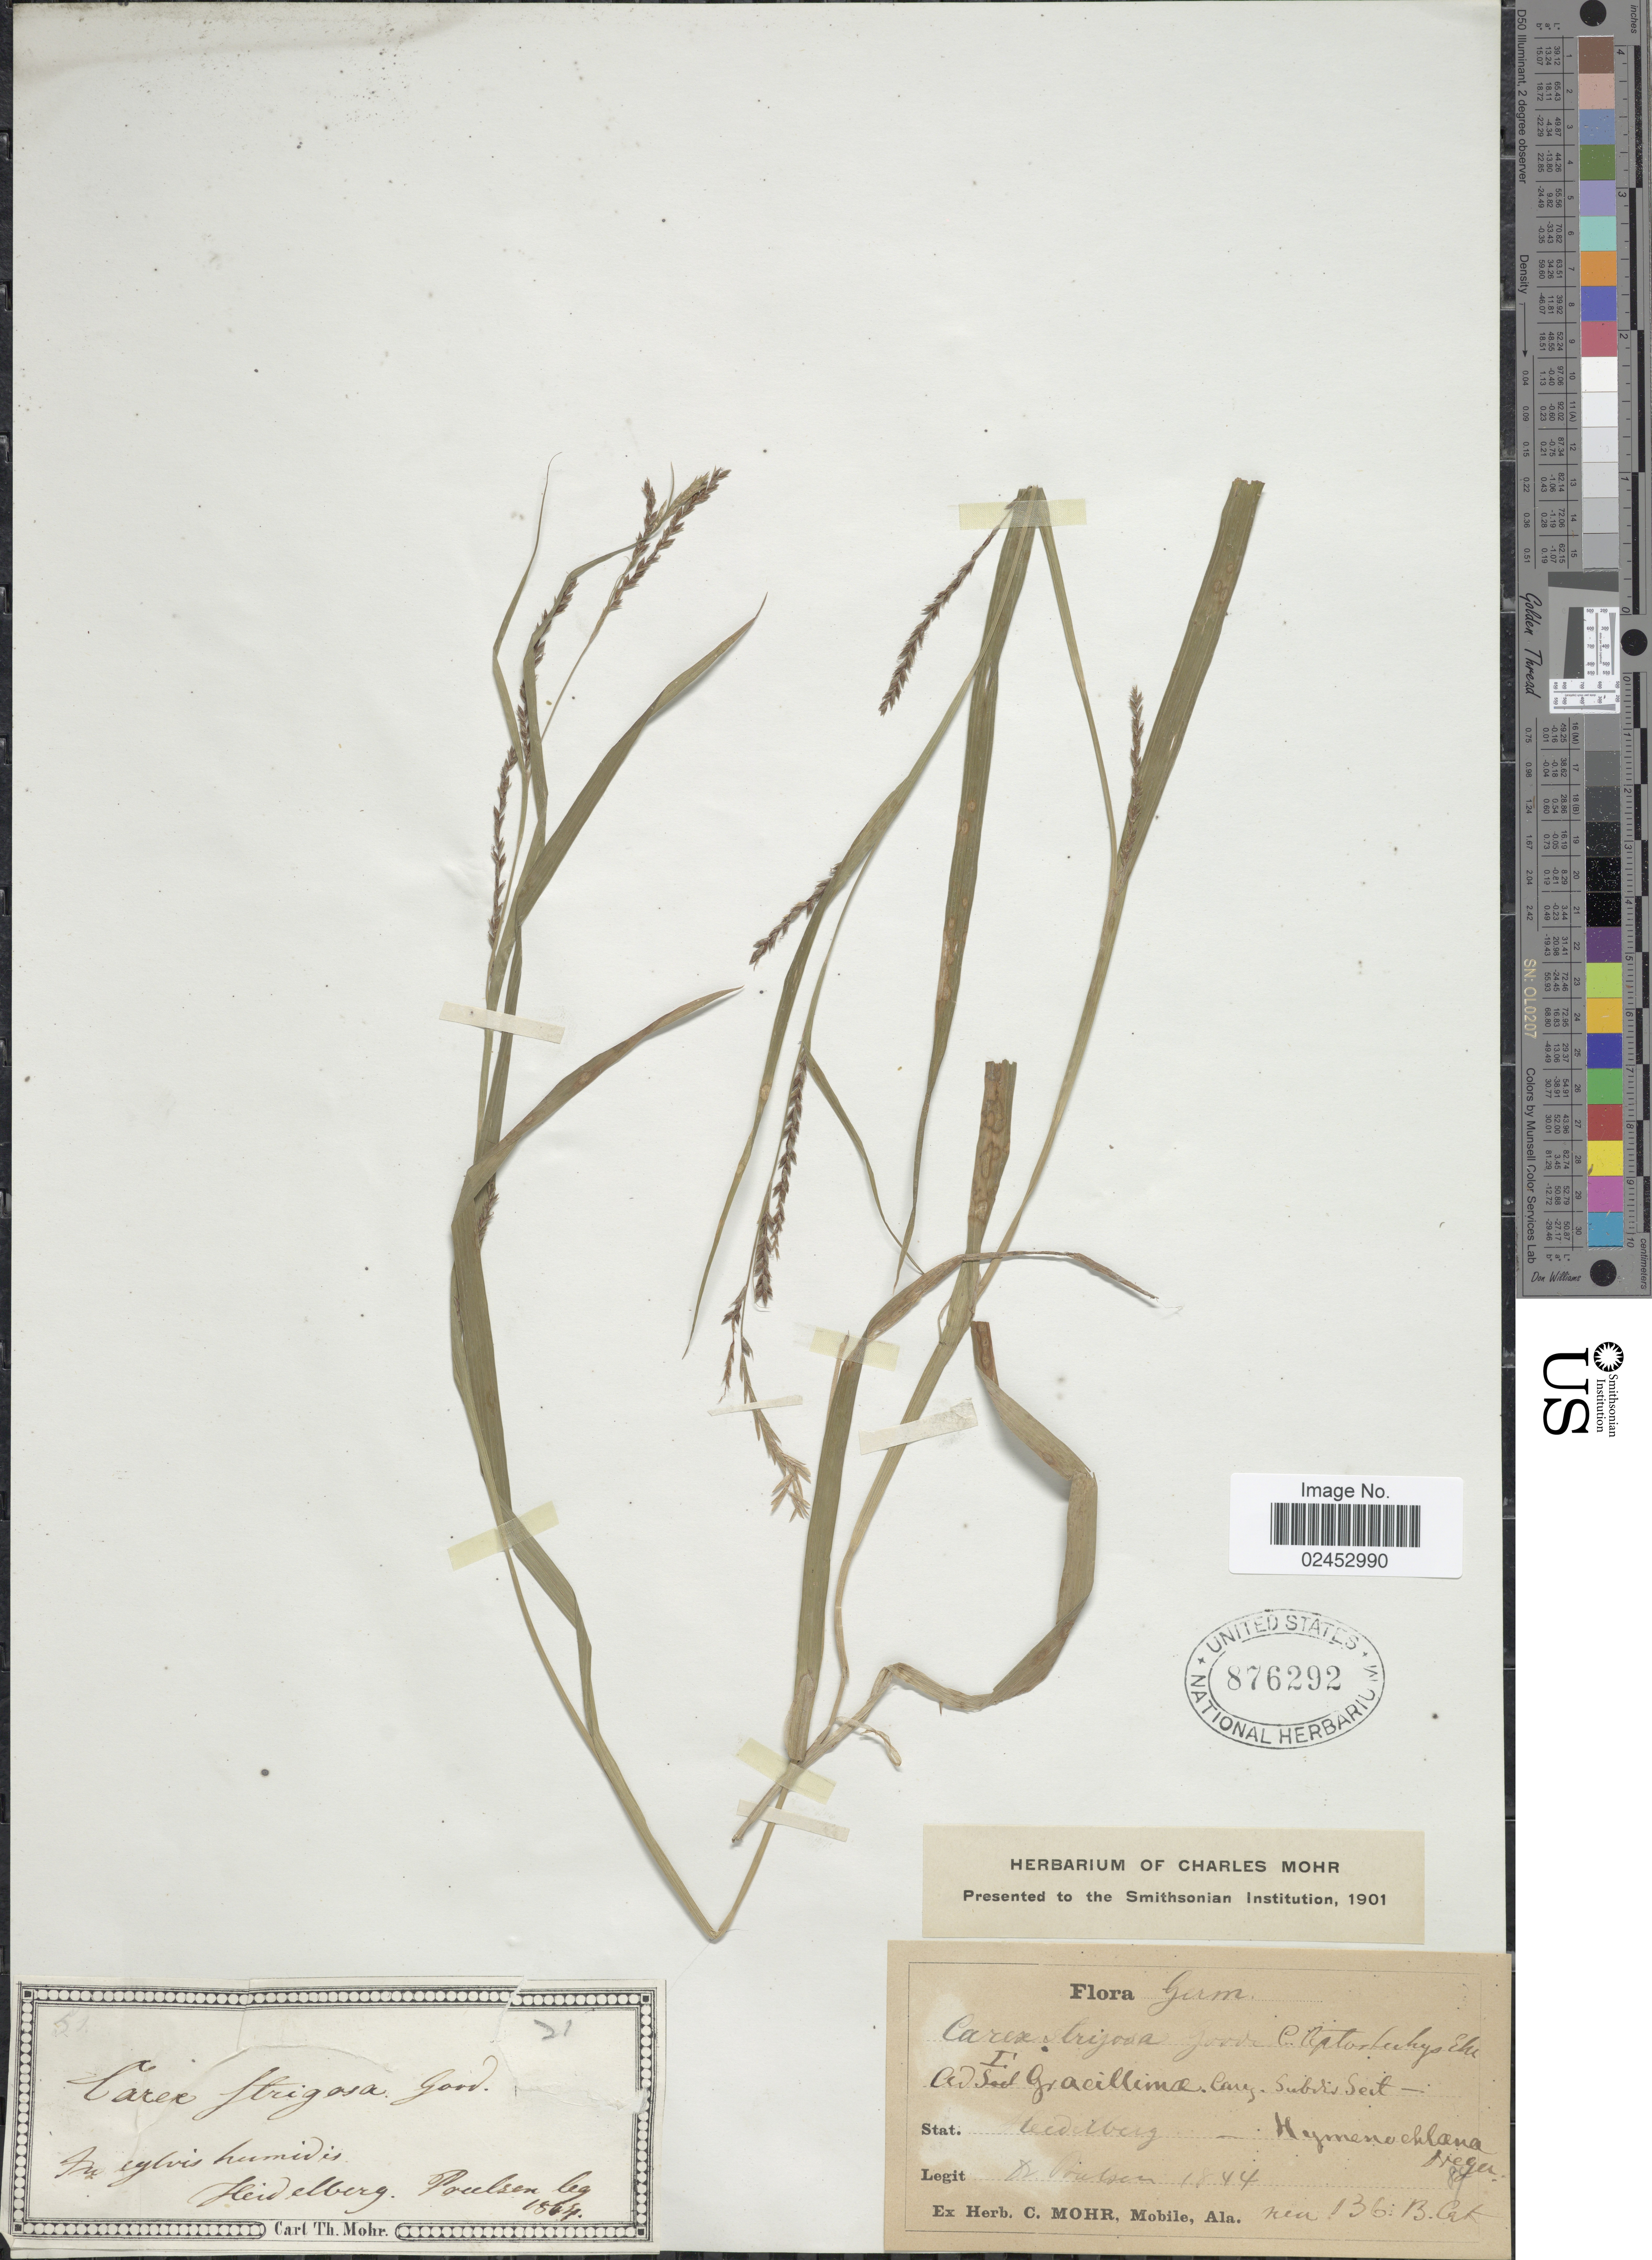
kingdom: Plantae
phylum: Tracheophyta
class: Liliopsida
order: Poales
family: Cyperaceae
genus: Carex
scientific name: Carex strigosa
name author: Huds.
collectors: -- Poulsen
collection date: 1864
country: Germany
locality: Germ., in sylvis humidis Heidelberg, Hymenochlana wegen 89 [unsure placement].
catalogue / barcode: US 876292